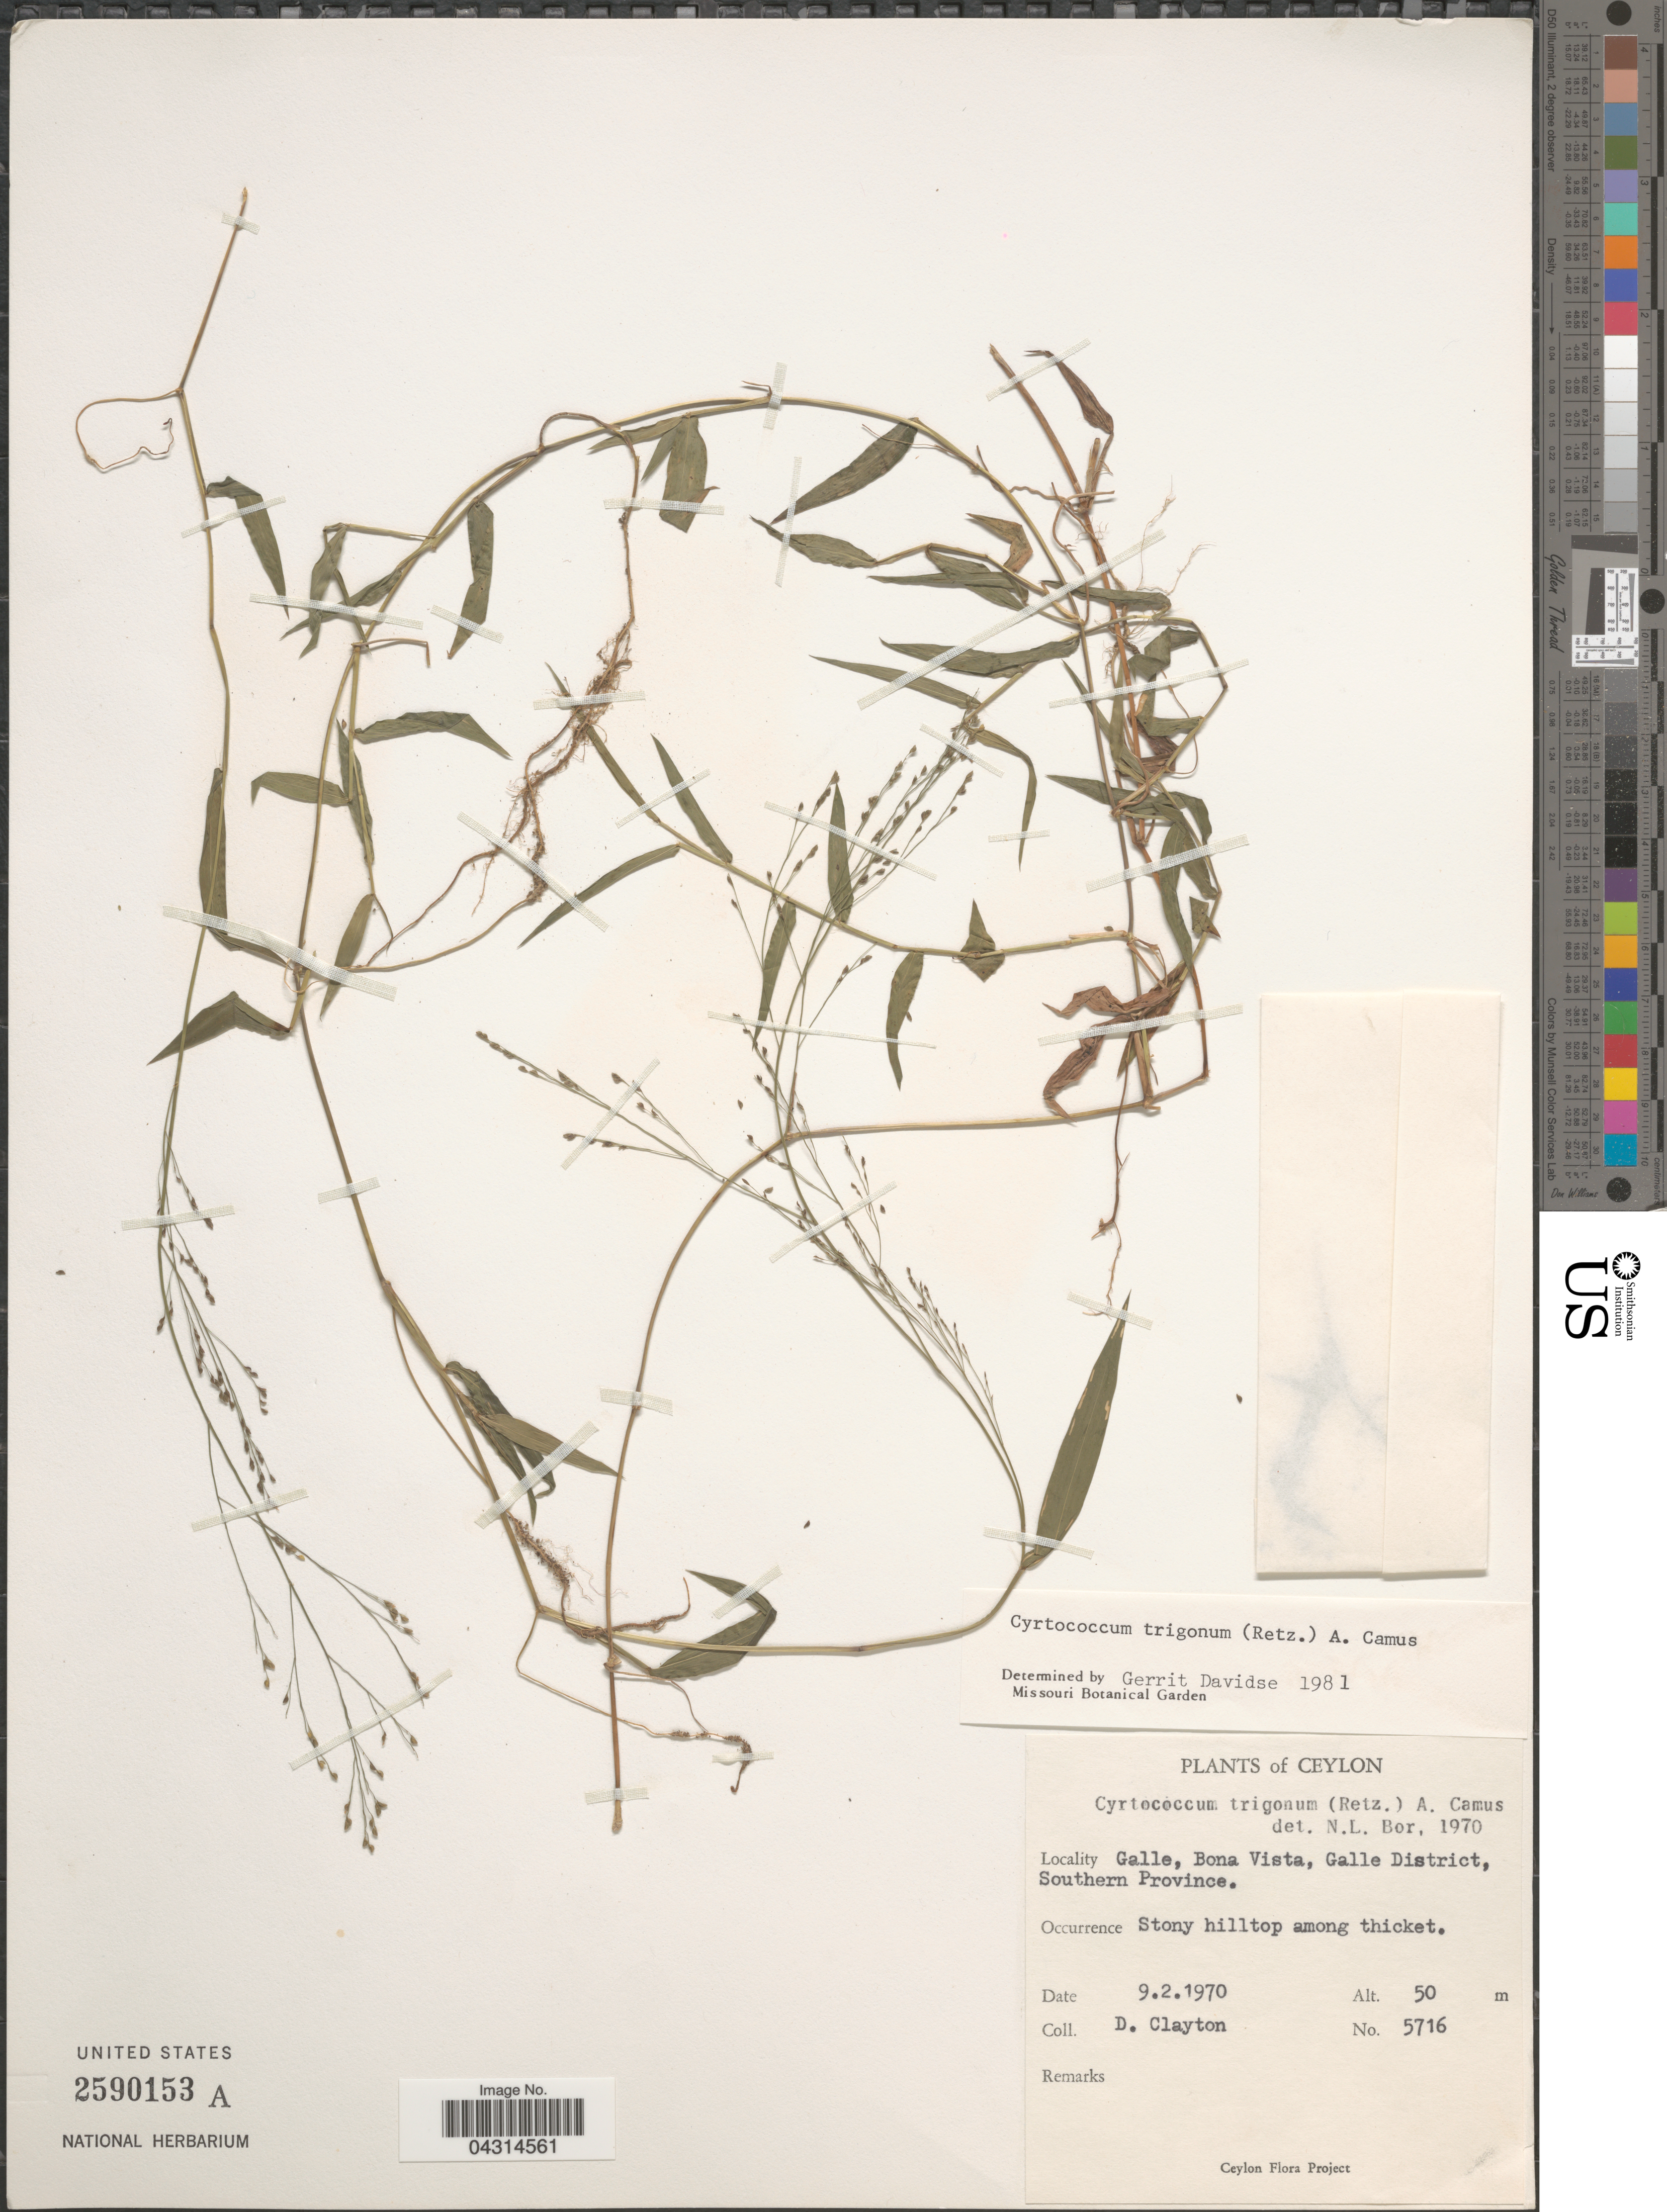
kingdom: Plantae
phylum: Tracheophyta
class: Liliopsida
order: Poales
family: Poaceae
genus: Cyrtococcum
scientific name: Cyrtococcum trigonum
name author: (Retz.) A. Camus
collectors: D. Clayton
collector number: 5716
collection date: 1970-02-09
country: Sri Lanka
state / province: Southern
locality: Ceylon. Galle, Bona Vista, Galle District.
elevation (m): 50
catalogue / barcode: US 2590153A